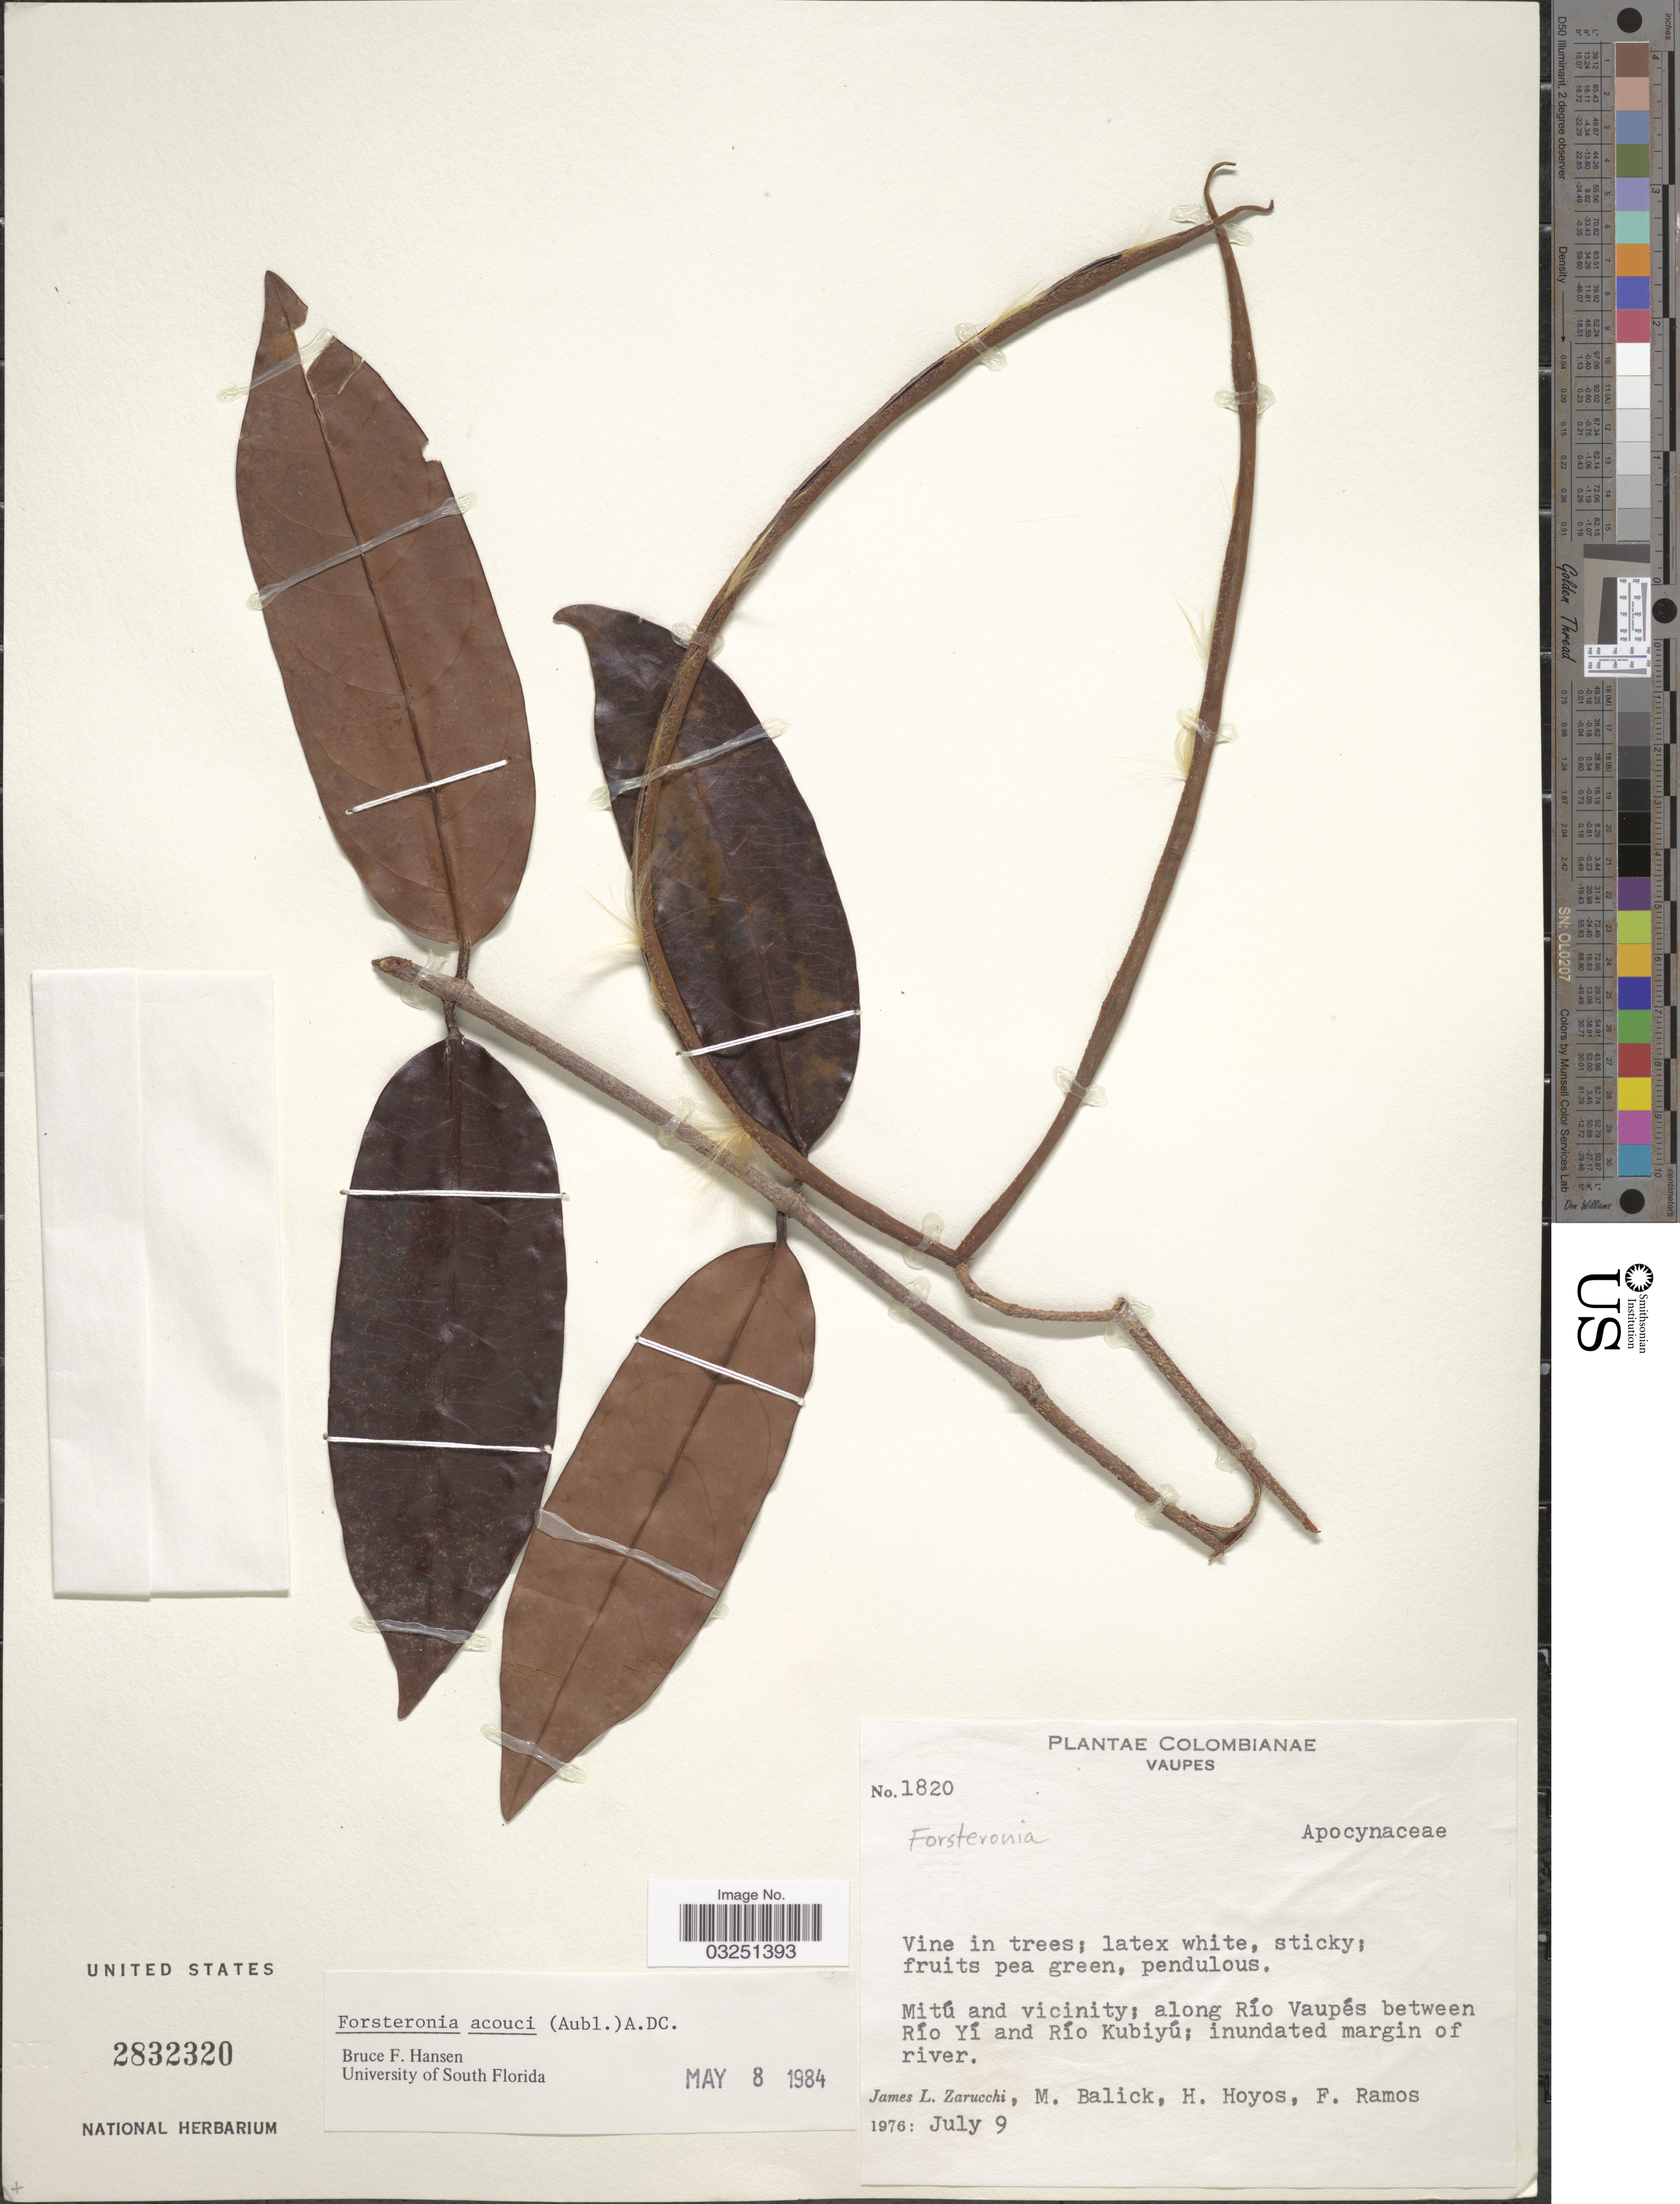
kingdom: Plantae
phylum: Tracheophyta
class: Magnoliopsida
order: Gentianales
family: Apocynaceae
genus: Forsteronia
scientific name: Forsteronia acouci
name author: (Aubl.) A. DC.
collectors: J. L. Zarucchi, M. Balick, H. Hoyos & F. Ramos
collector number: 1820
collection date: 1976-07-09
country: Colombia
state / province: Vaupés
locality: Mitú and vicinity; along Río Vaupés between Río Yí and Río Kubiyú; inundated margin of river.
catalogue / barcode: US 2832320